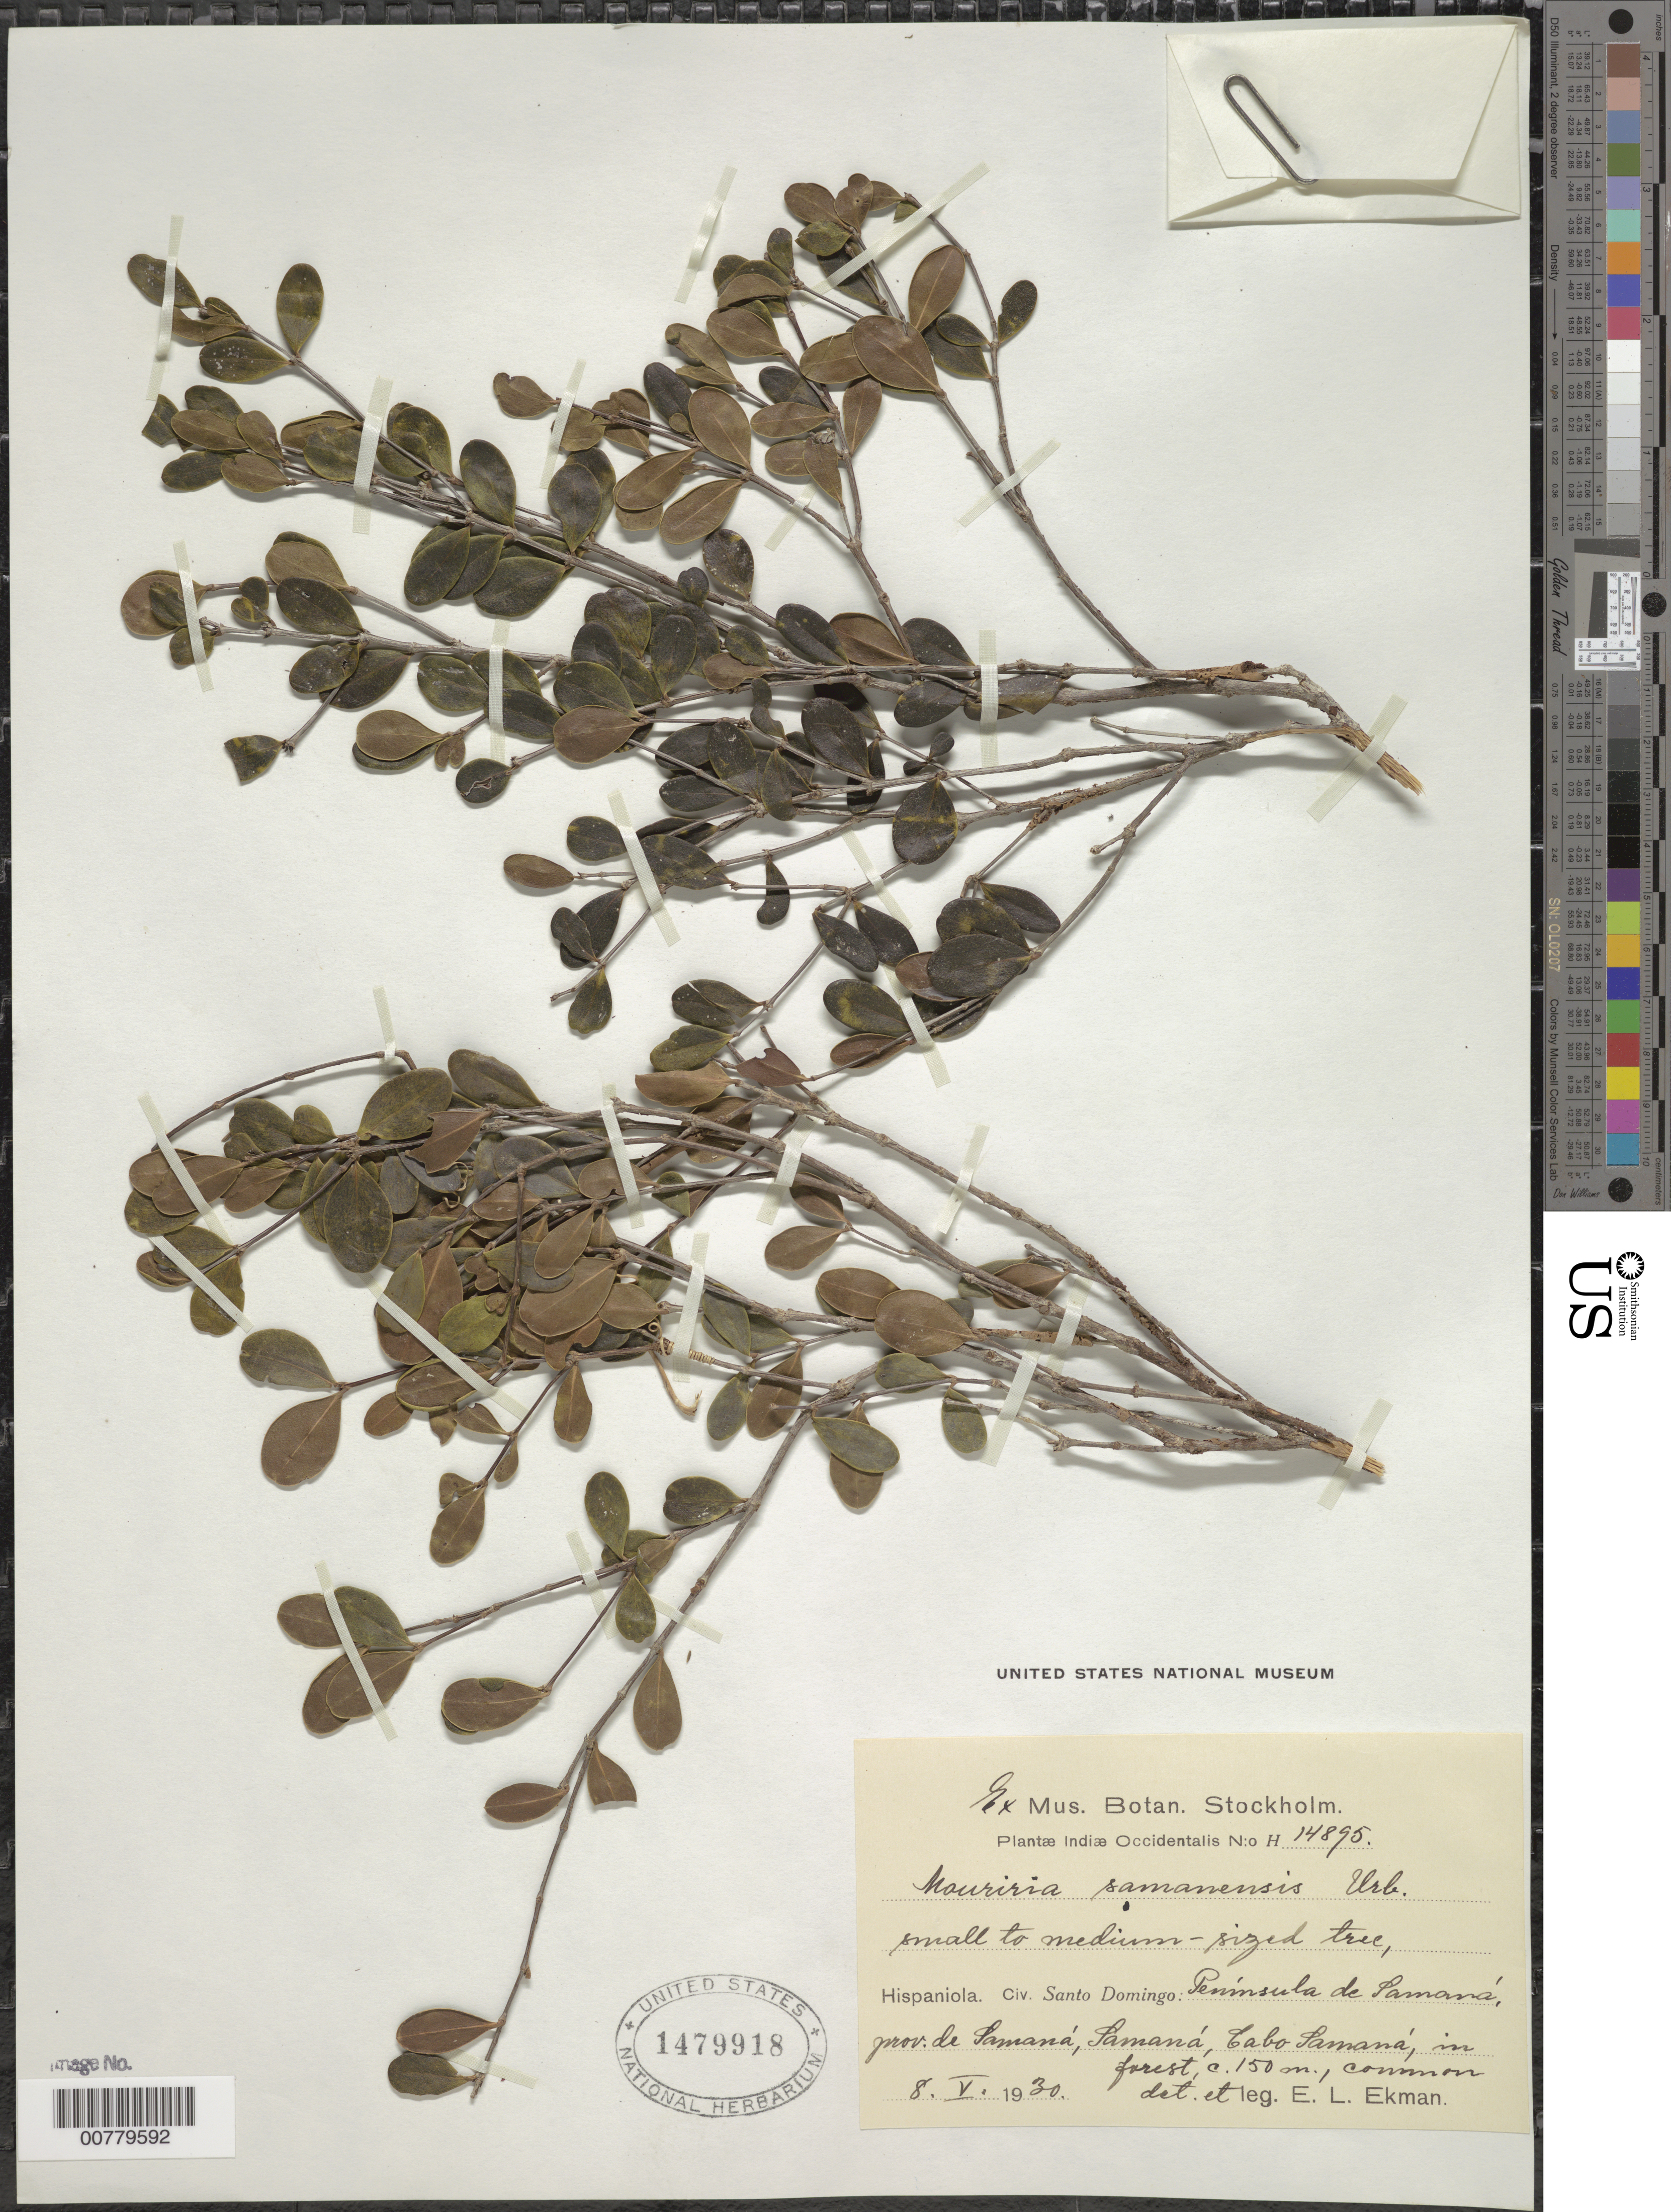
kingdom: Plantae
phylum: Tracheophyta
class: Magnoliopsida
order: Myrtales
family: Melastomataceae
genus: Mouriri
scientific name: Mouriri helleri var. samanensis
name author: (Urb.) Morley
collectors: E. L. Ekman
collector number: H 14895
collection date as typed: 08 May 1930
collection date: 1930-05-08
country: Dominican Republic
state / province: Samana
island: Hispaniola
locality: Peninsula of Samaná, Samaná, Cabo Samaná.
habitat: In forest.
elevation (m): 150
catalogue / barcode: US 1479918